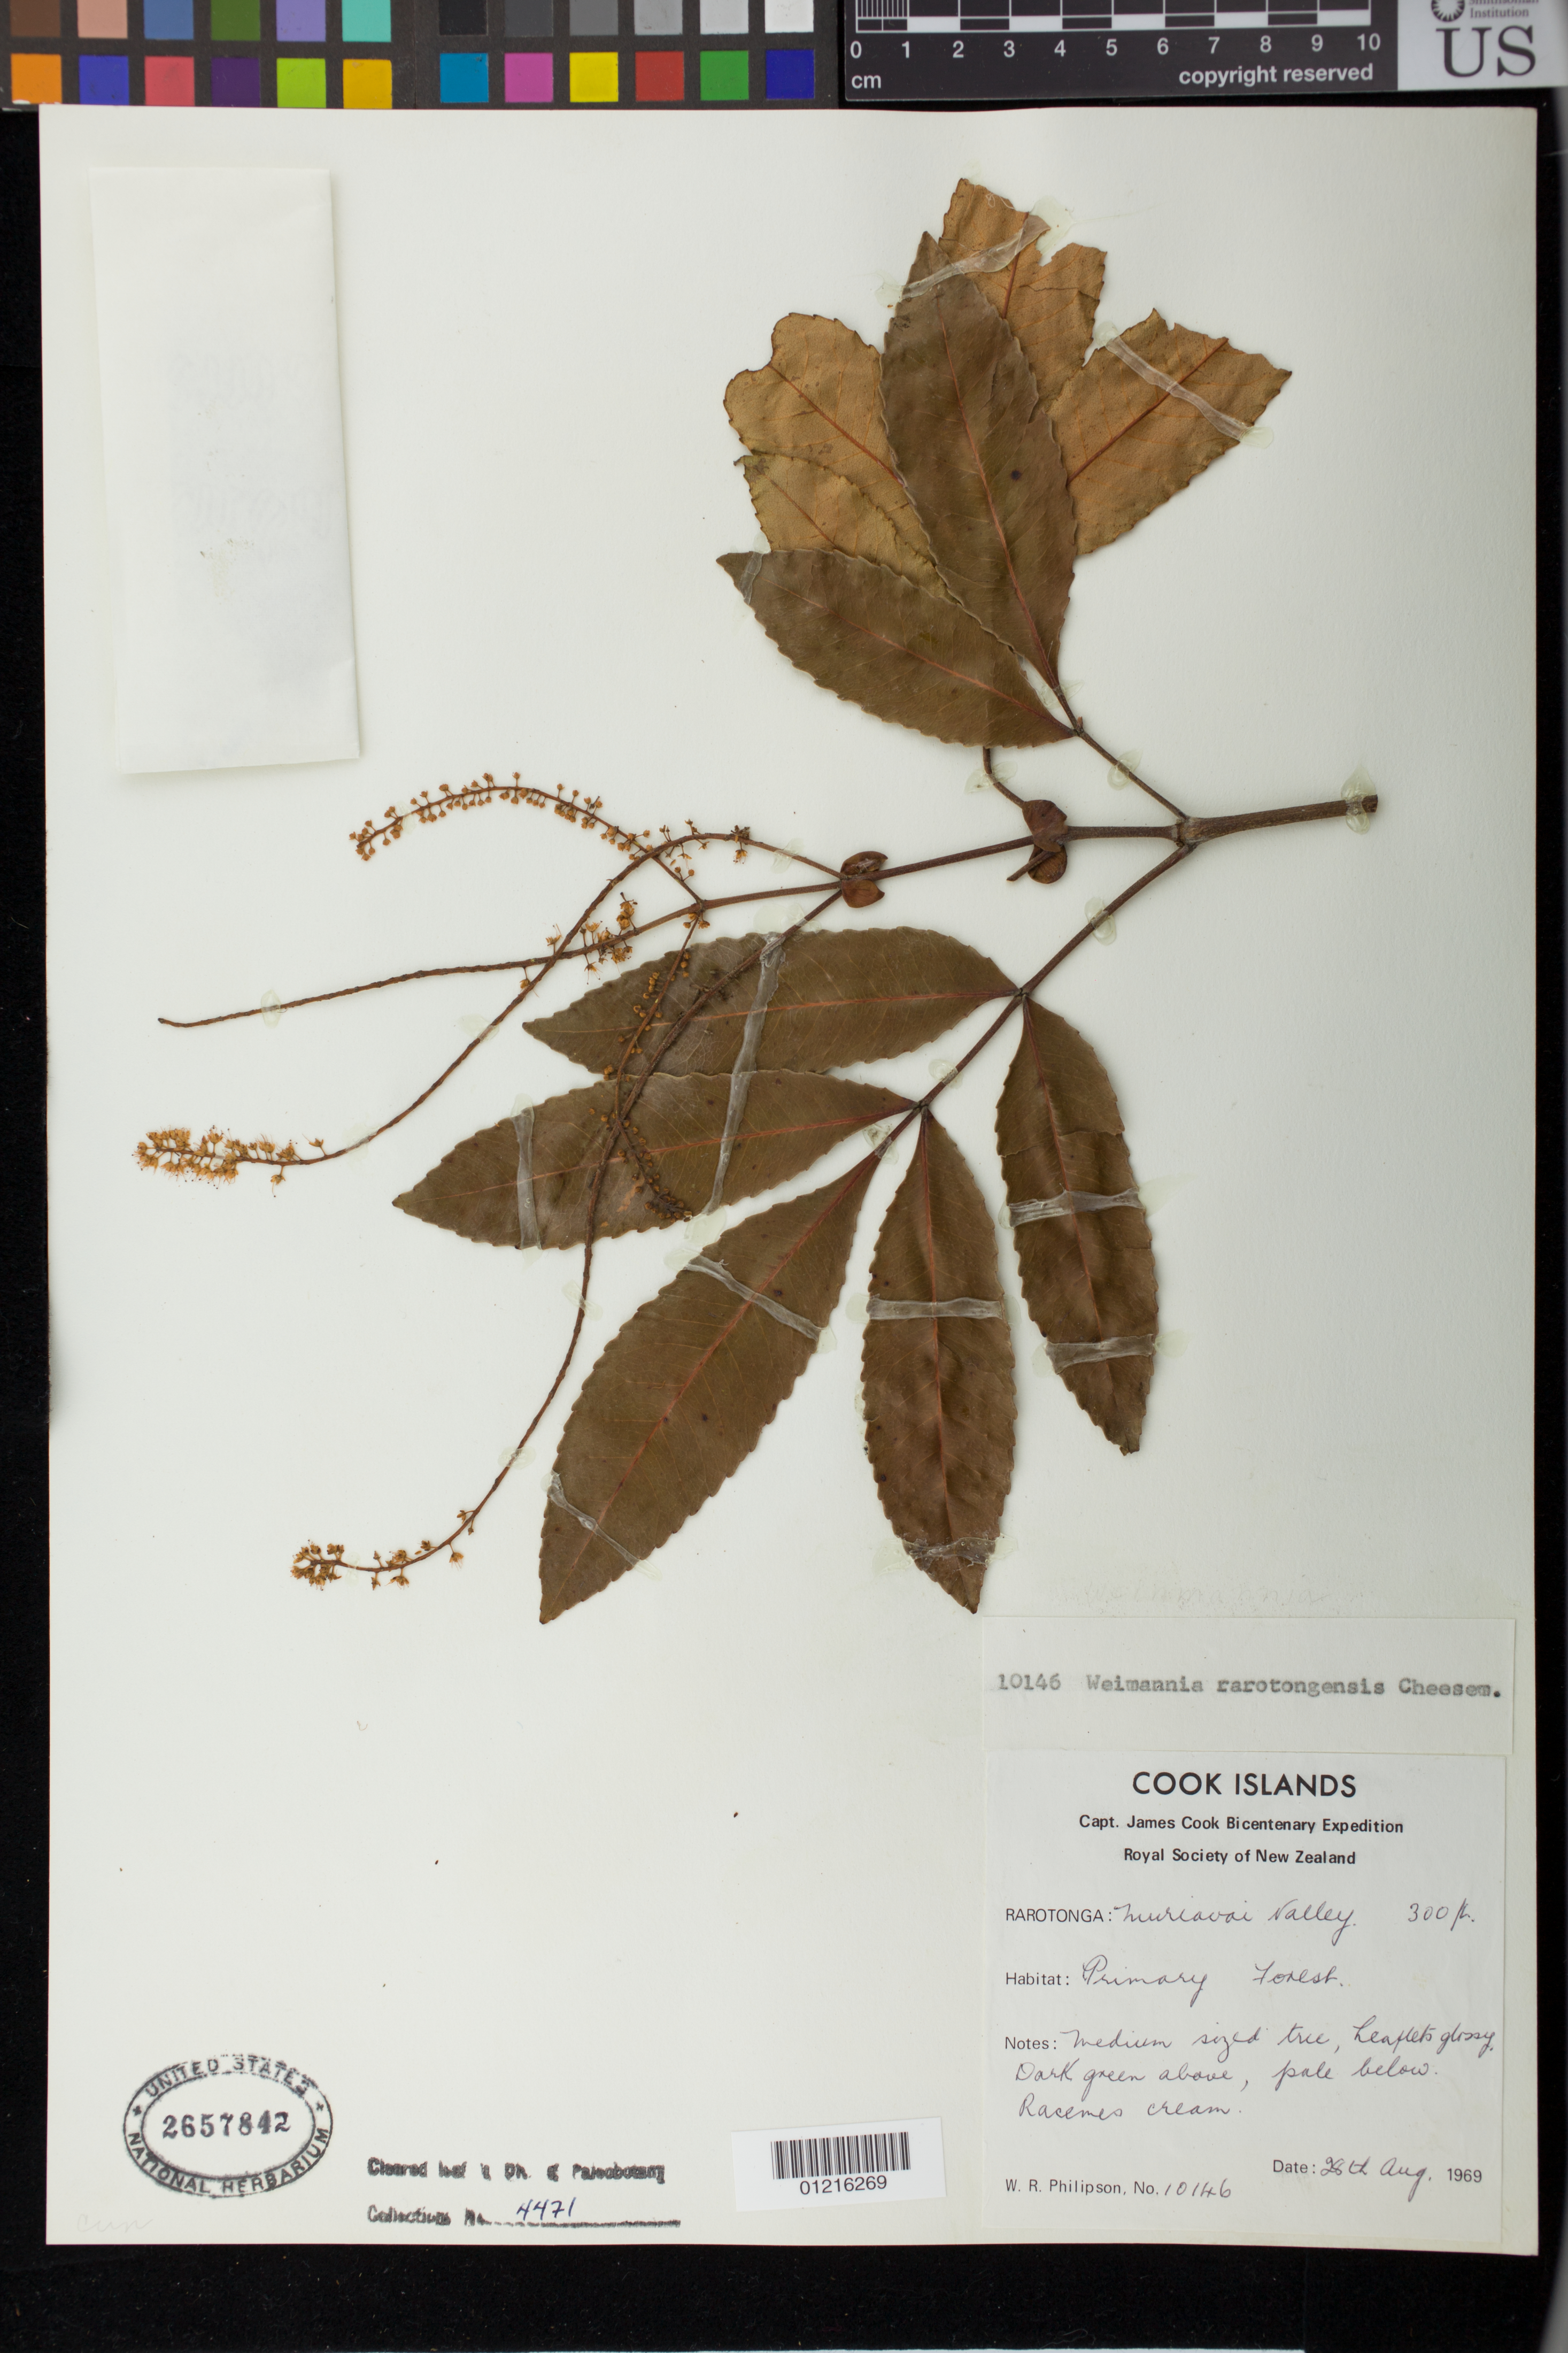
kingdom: Plantae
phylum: Tracheophyta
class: Magnoliopsida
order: Oxalidales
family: Cunoniaceae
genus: Pterophylla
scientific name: Pterophylla samoensis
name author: (A. Gray) Pillon & H.C. Hopkins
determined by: Strong, Mark T., (BOT), Smithsonian Institution - National Museum of Natural History (UNITED STATES)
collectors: W. R. Philipson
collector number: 10146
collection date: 1969-08-28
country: Cook Islands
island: Rarotonga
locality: Muriavai Valley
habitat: Primary forest.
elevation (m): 91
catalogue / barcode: US 2657842